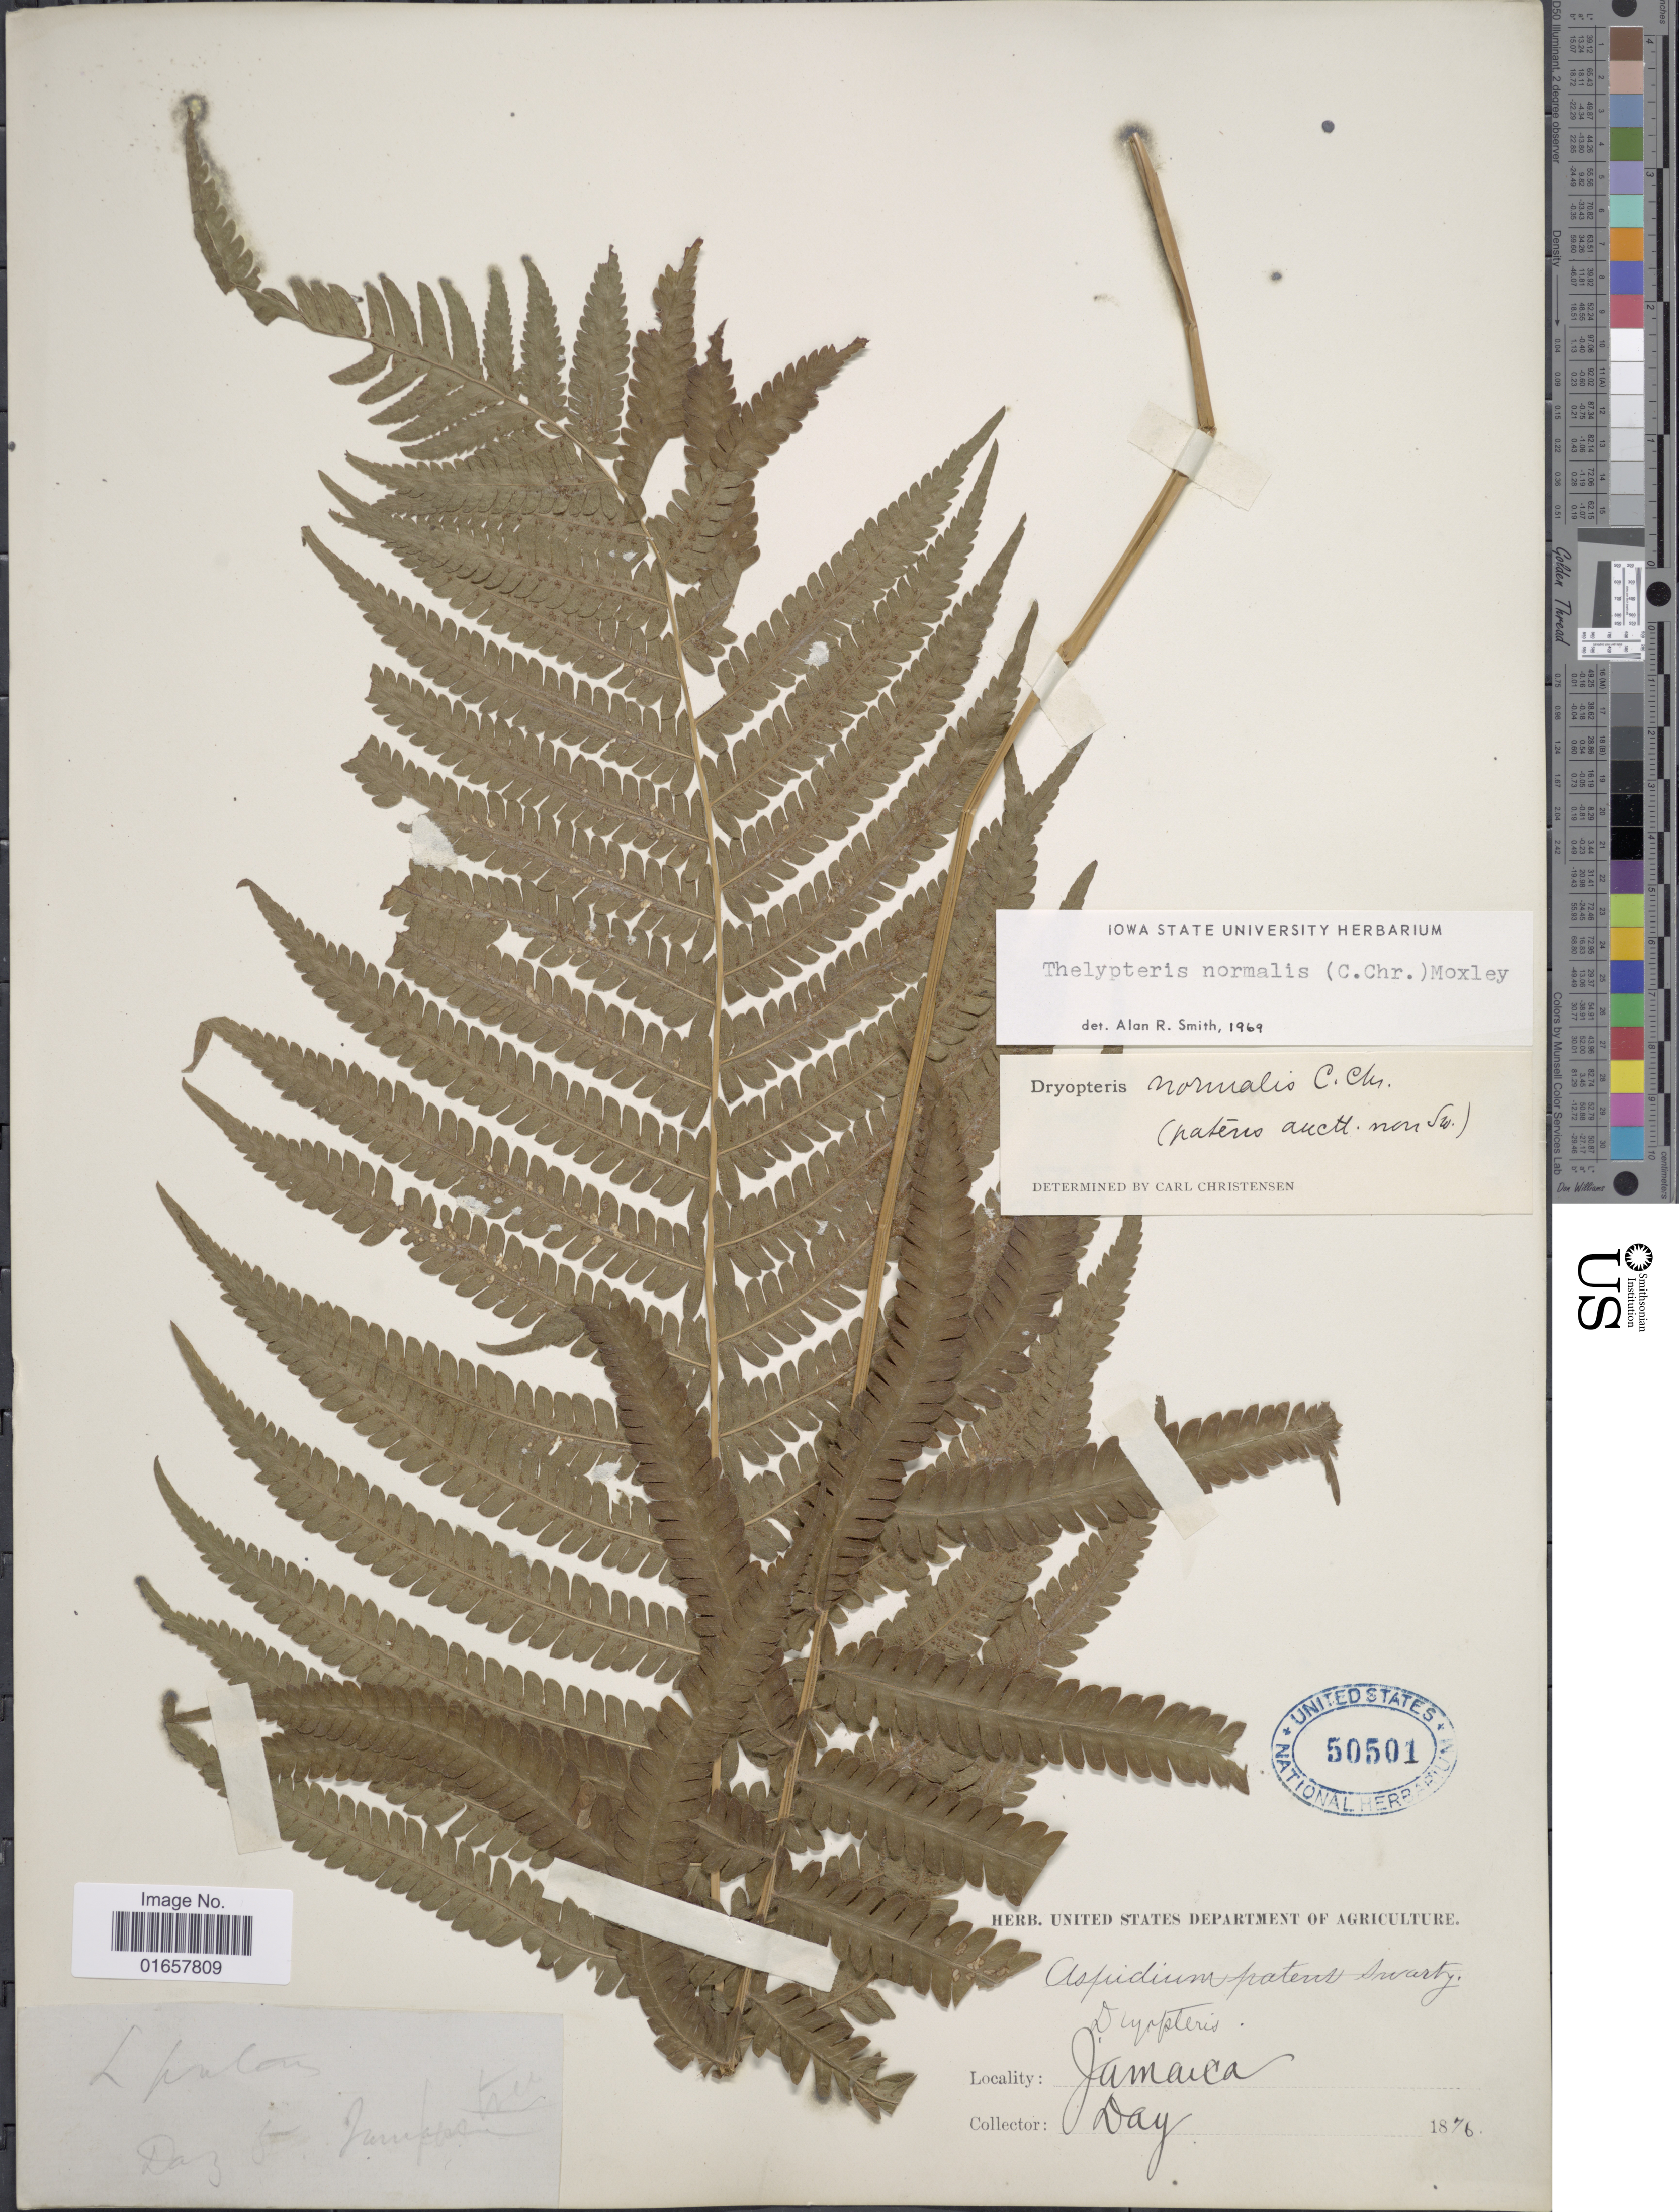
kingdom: Plantae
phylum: Tracheophyta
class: Polypodiopsida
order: Polypodiales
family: Thelypteridaceae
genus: Christella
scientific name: Christella kunthii comb. ined.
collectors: Day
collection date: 1876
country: Jamaica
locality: Jamaica.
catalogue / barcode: US 50501